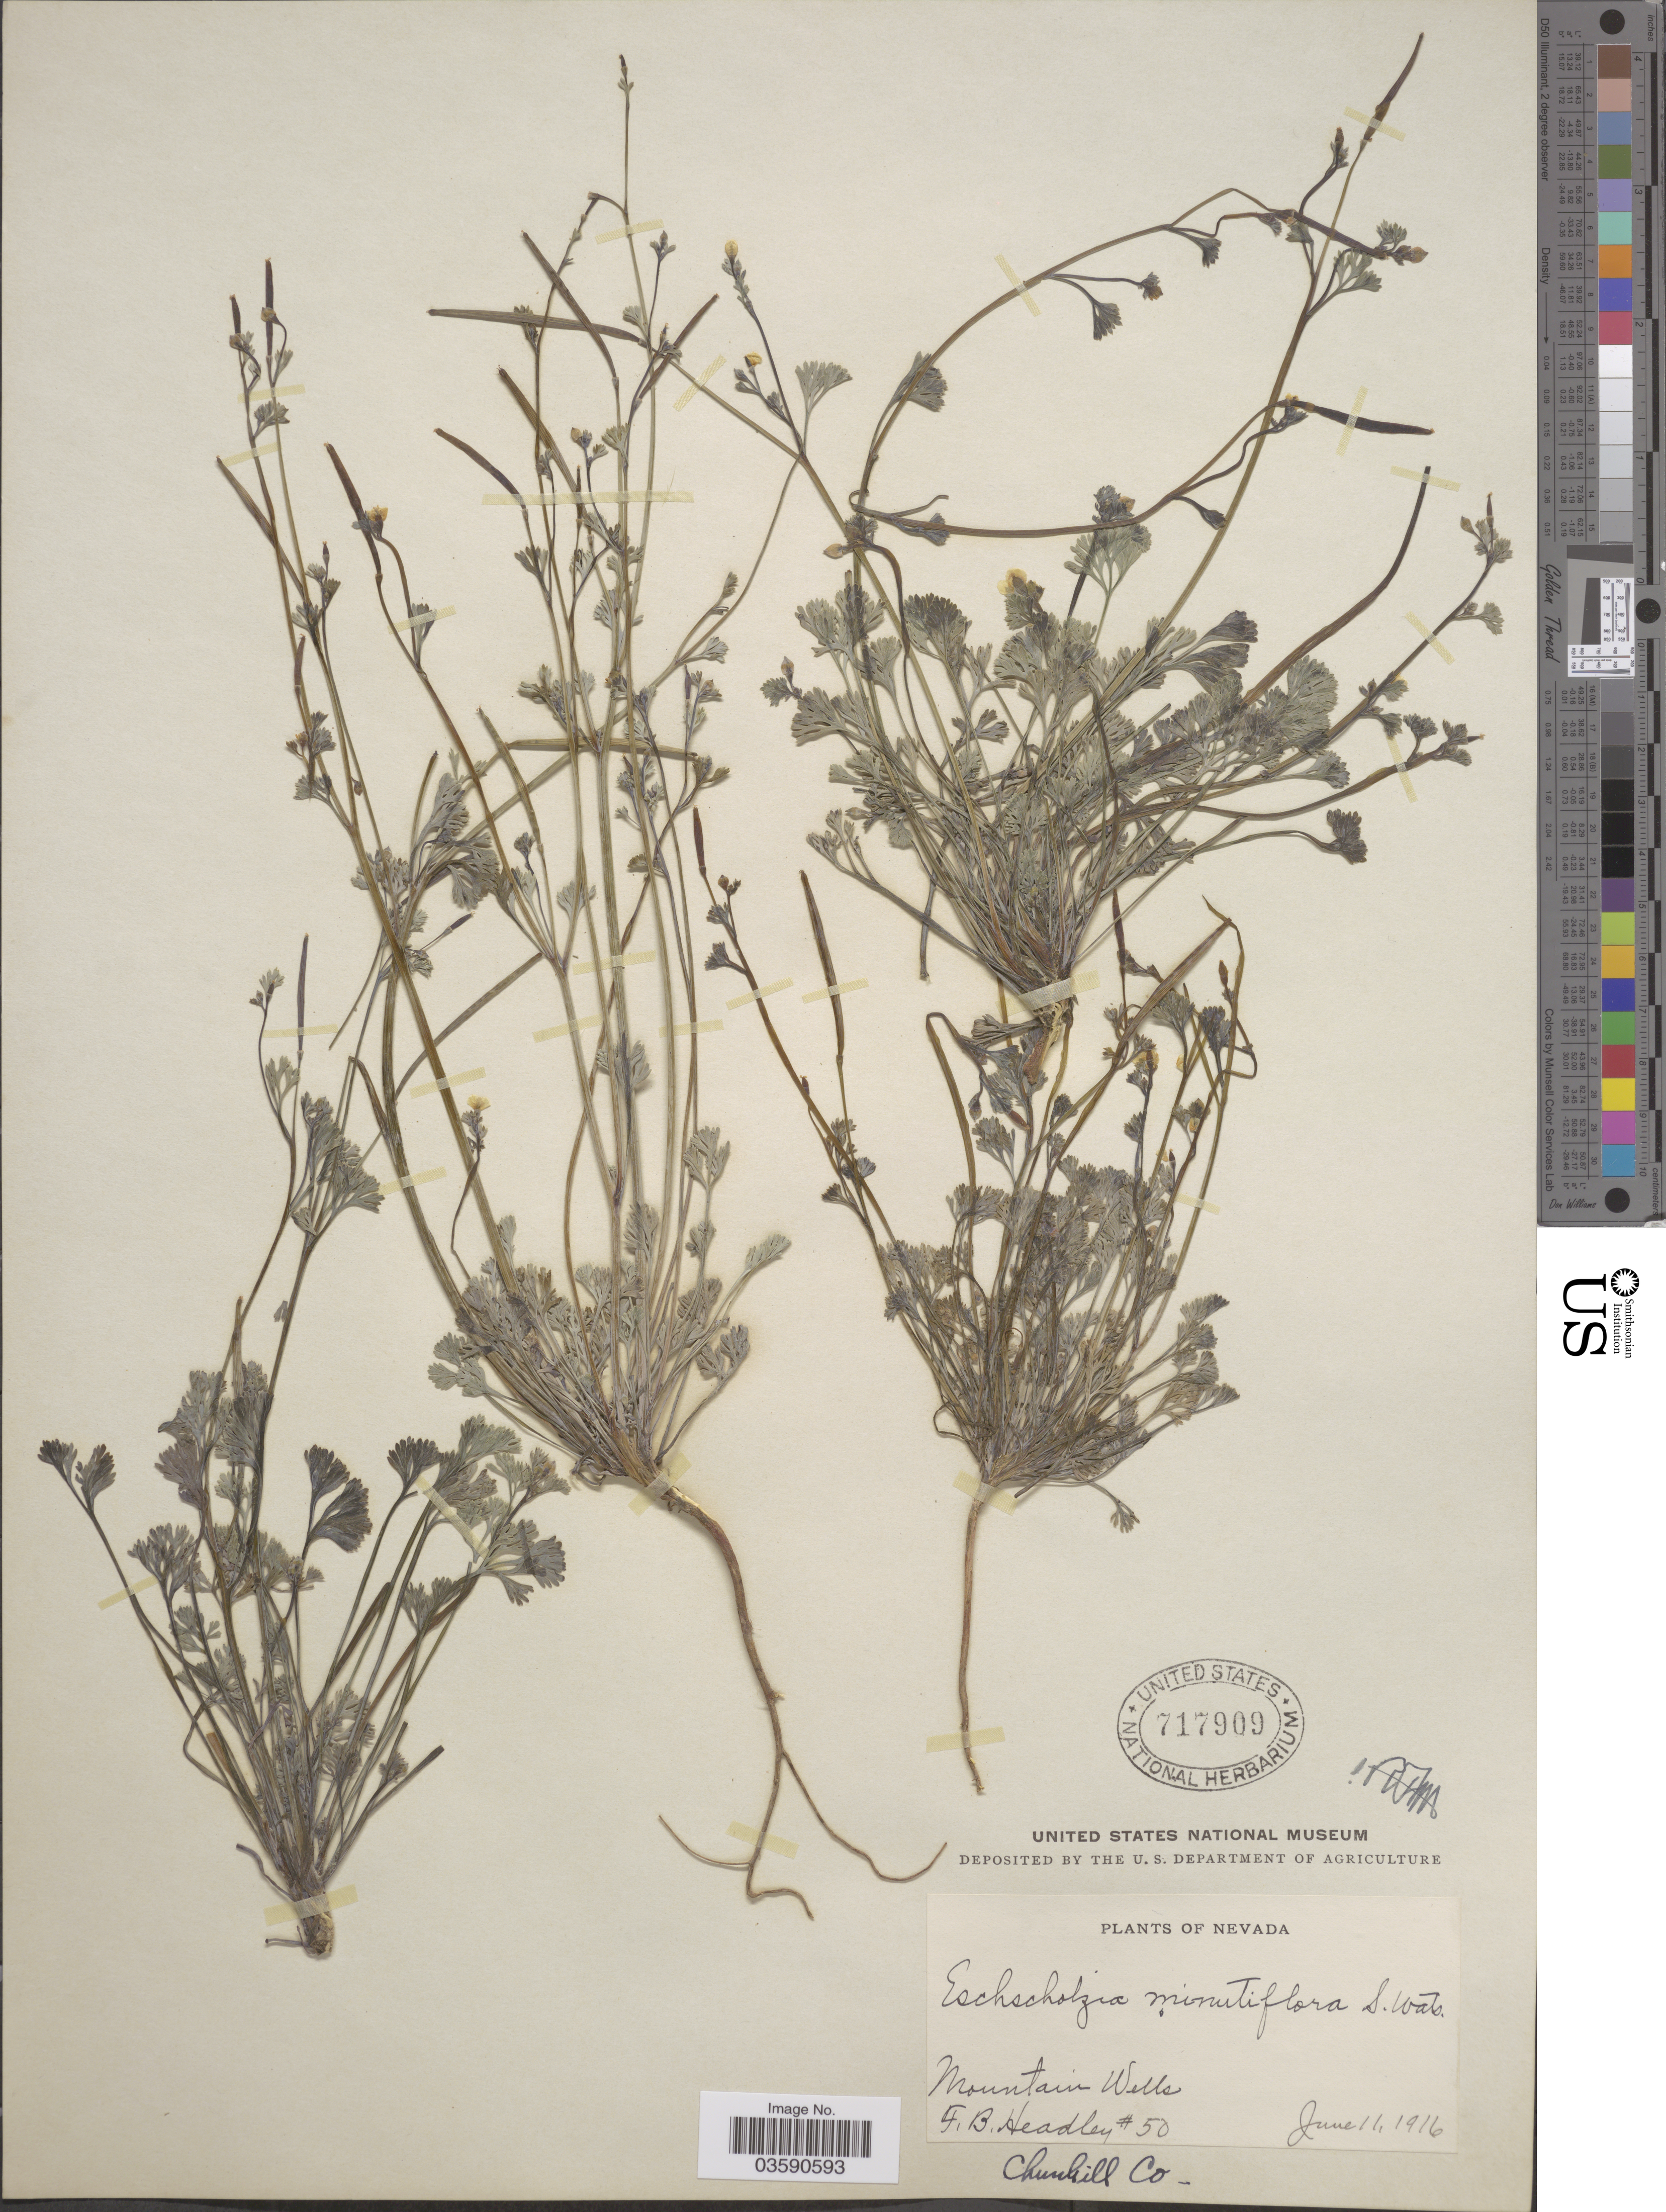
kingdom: Plantae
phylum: Tracheophyta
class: Magnoliopsida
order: Ranunculales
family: Papaveraceae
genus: Eschscholzia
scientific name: Eschscholzia minuscula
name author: Greene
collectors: F. B. Headley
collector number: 50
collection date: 1916-06-11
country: United States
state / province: Nevada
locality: Mountain Wells. Churchill Co.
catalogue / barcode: US 717909